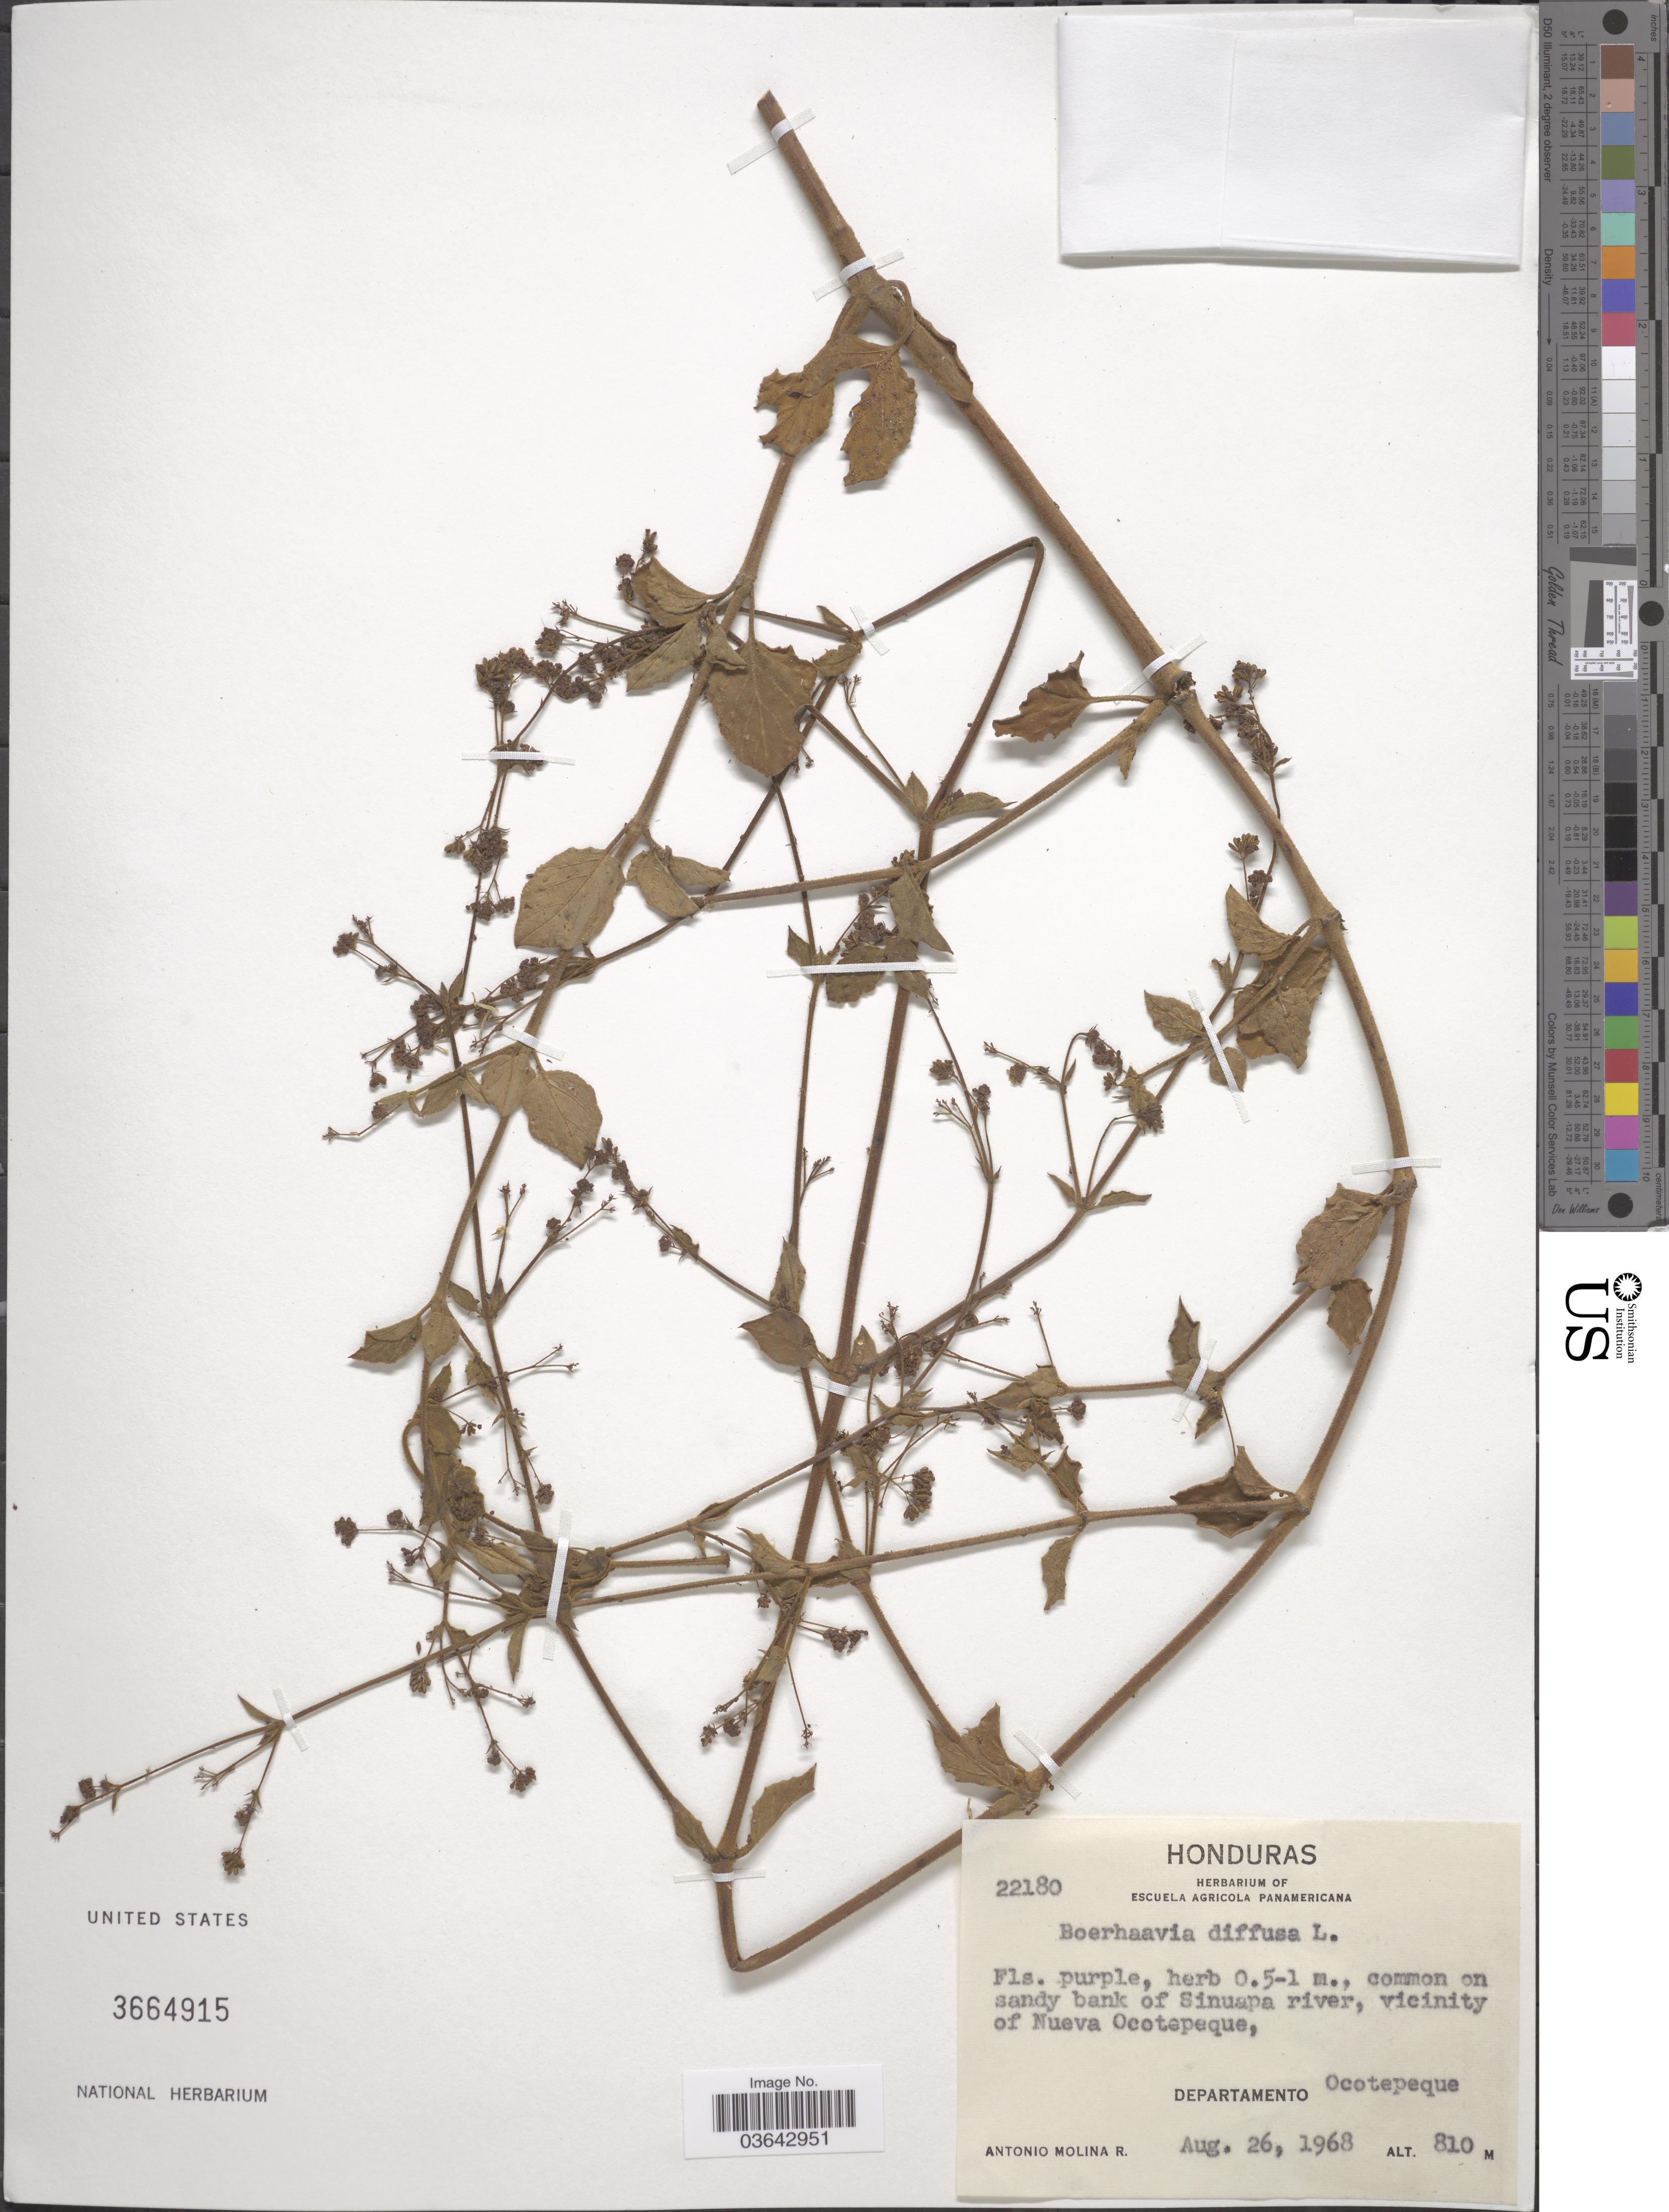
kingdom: Plantae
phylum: Tracheophyta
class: Magnoliopsida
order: Caryophyllales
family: Nyctaginaceae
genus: Boerhavia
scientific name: Boerhavia diffusa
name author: L.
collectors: A. Molina R.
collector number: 22180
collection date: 1968-08-26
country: Honduras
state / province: Ocotepeque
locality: Common on sandy bank of Sinuapa river, vicinity of Nueva Ocotepeque, Departamento Ocotepeque.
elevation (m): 810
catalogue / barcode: US 3664915